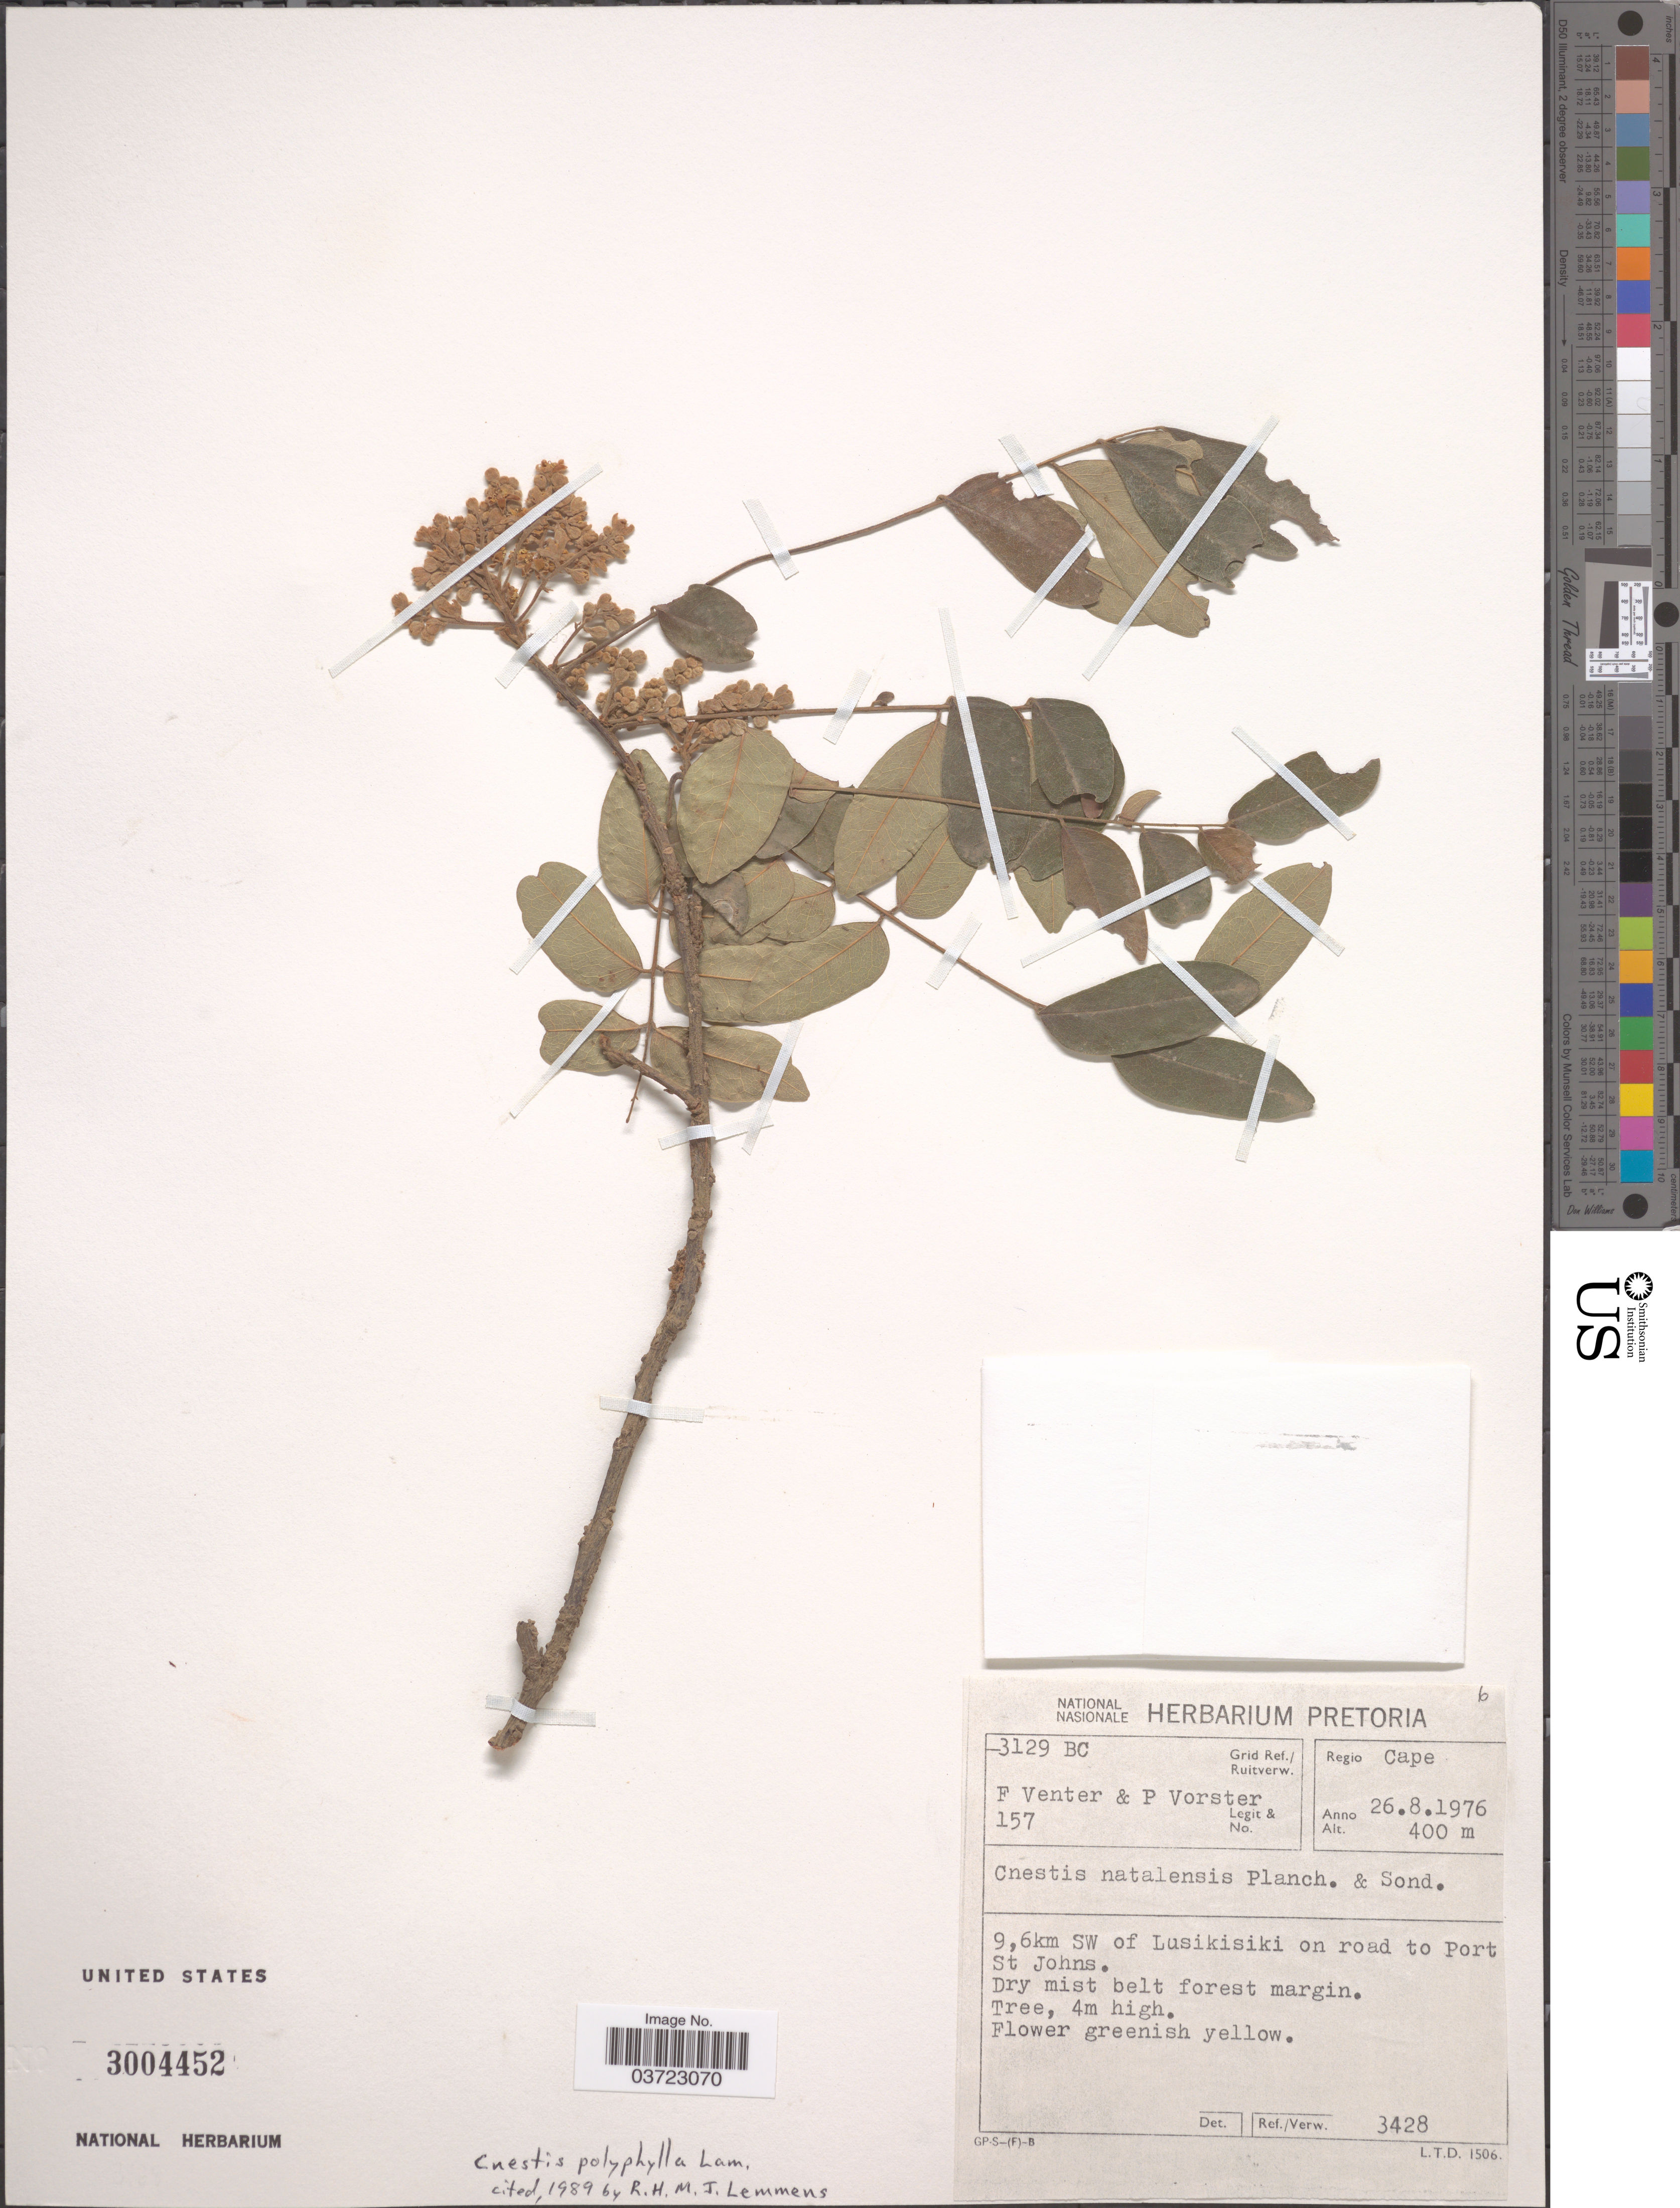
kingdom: Plantae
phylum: Tracheophyta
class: Magnoliopsida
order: Oxalidales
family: Connaraceae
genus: Cnestis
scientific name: Cnestis polyphylla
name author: Lam.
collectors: F. Venter & P. Vorster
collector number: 157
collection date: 1976-08-26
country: South Africa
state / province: Eastern Cape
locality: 3129BC Grid Ref./Ruitverw. Regio Cape. 9,6km SW of Lusikisiki on road to Port St Johns.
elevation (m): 400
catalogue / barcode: US 3004452